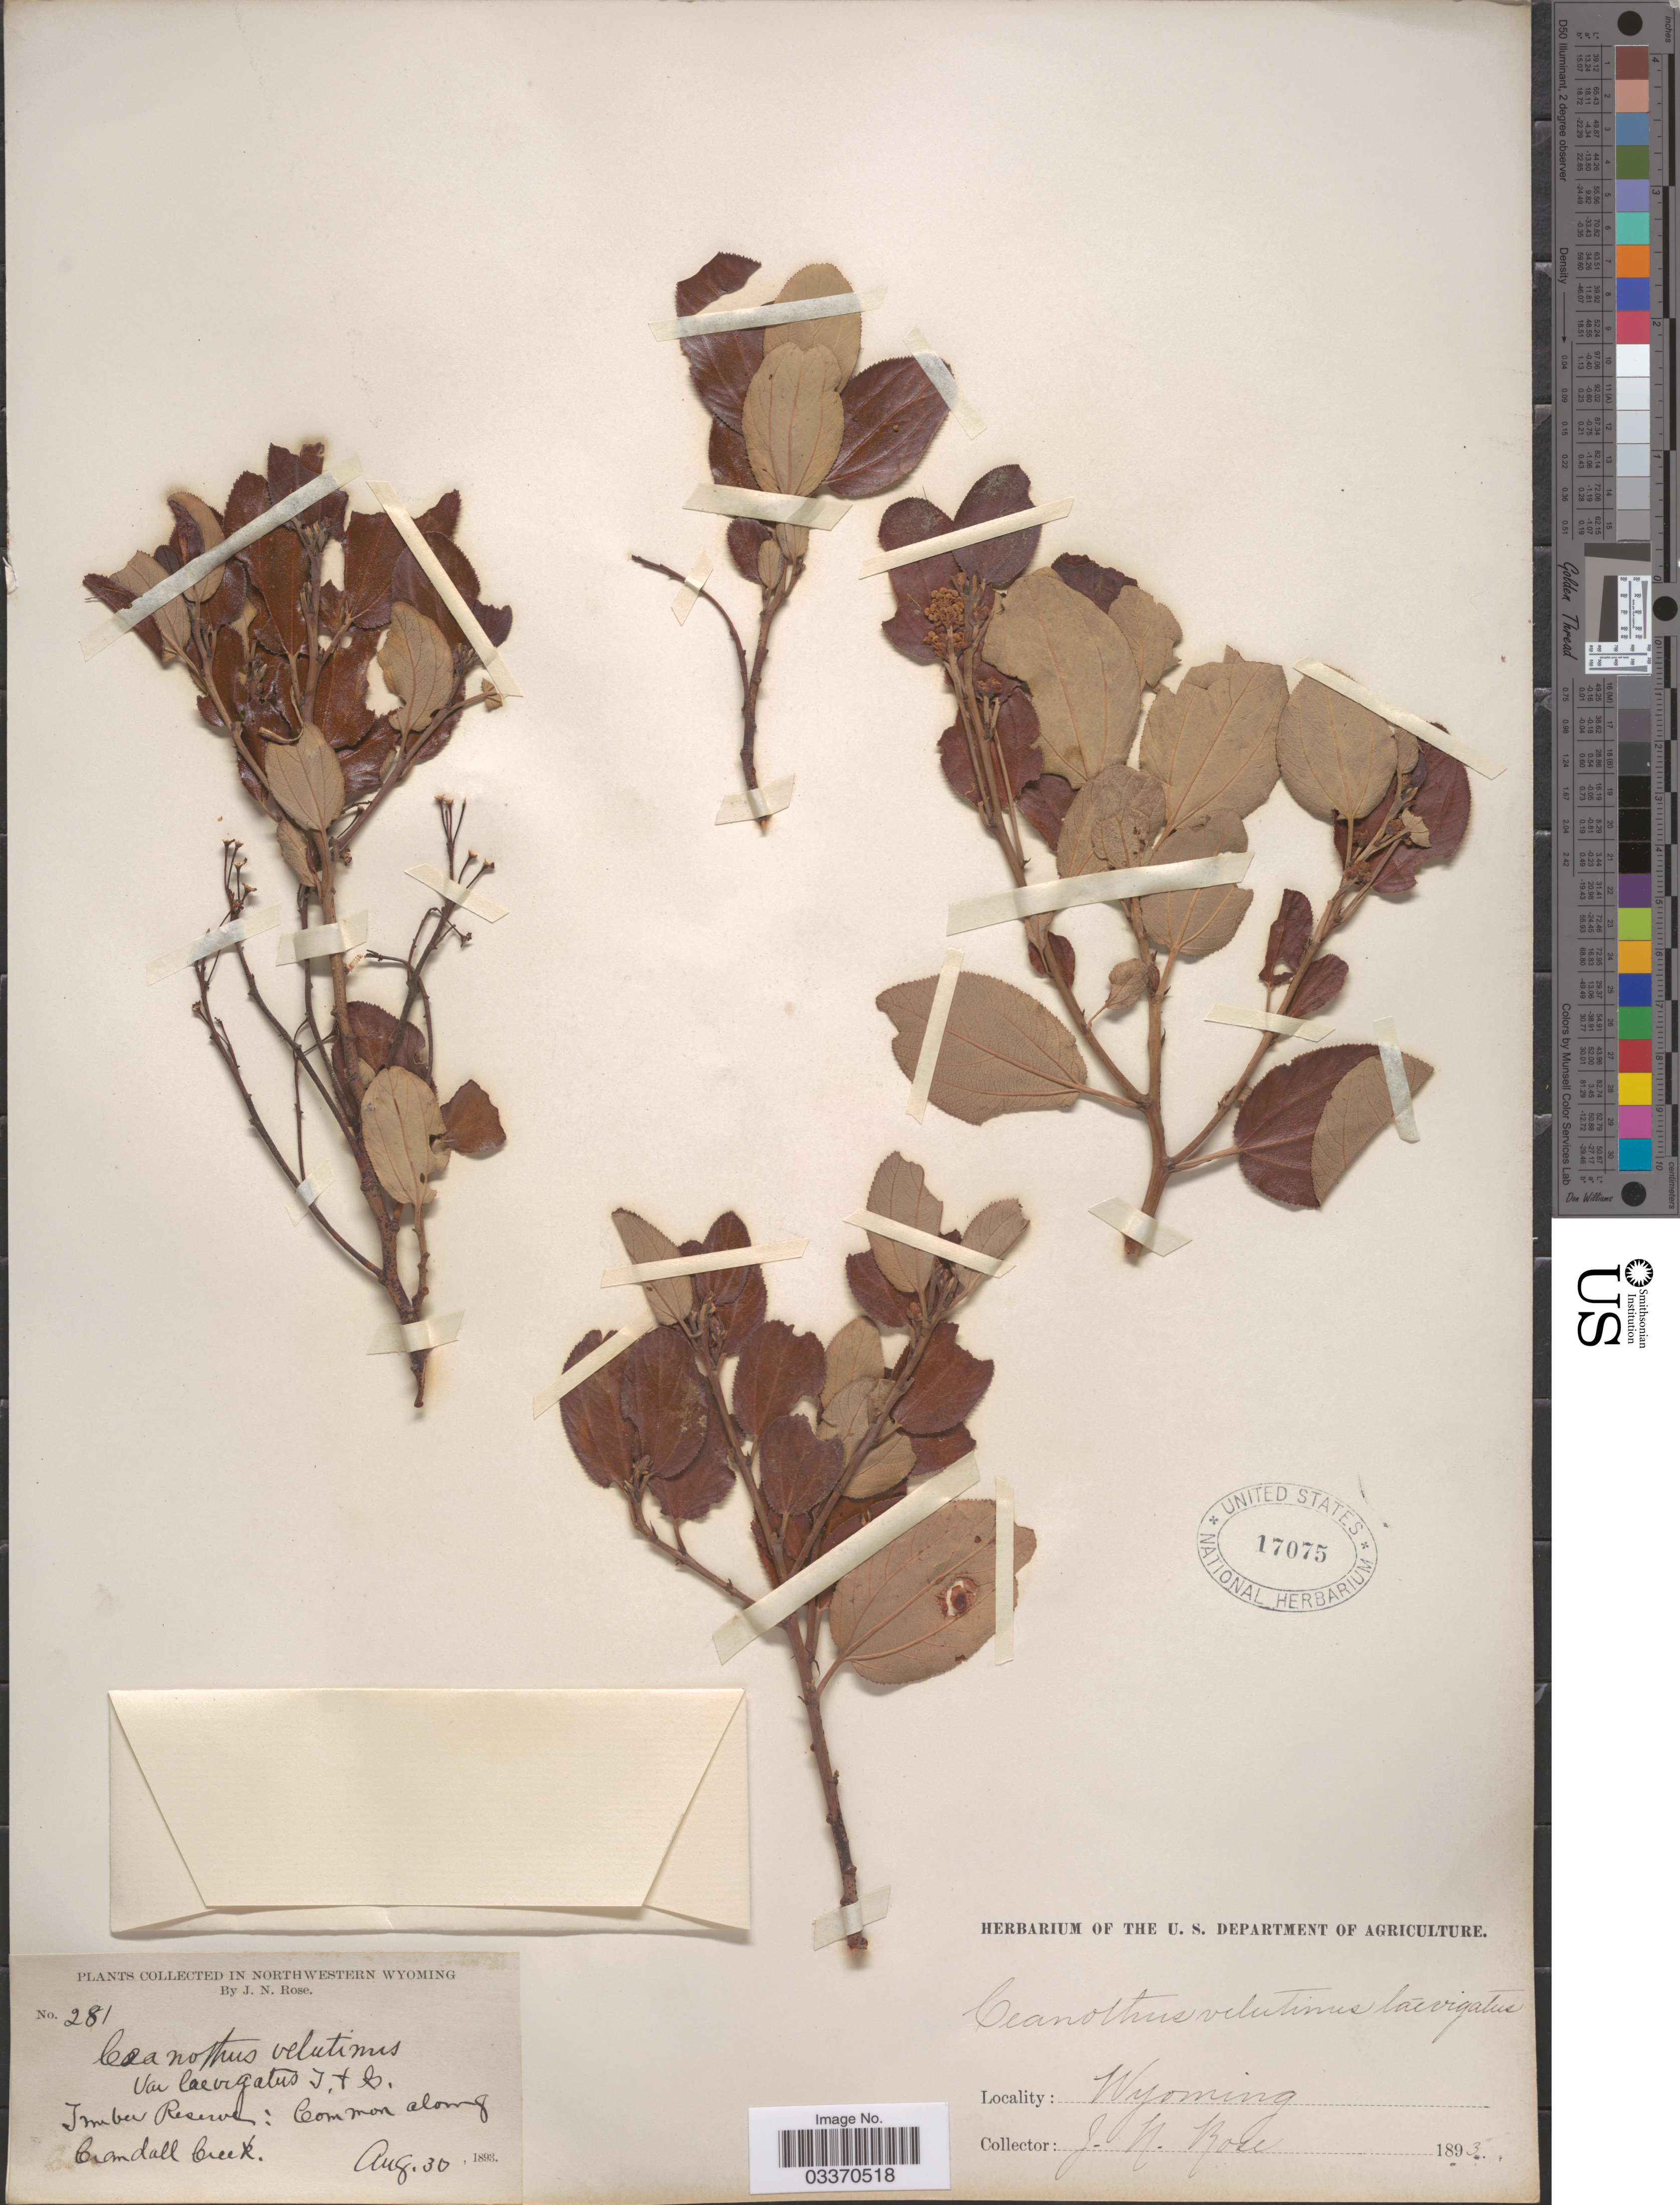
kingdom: Plantae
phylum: Tracheophyta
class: Magnoliopsida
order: Rosales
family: Rhamnaceae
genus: Ceanothus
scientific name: Ceanothus velutinus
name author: Douglas ex Hook.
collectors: J. N. Rose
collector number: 281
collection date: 1893-08-30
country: United States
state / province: Wyoming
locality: Northwestern Wyoming. Timber Reserve: Common along Crandall Creek.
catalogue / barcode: US 17075